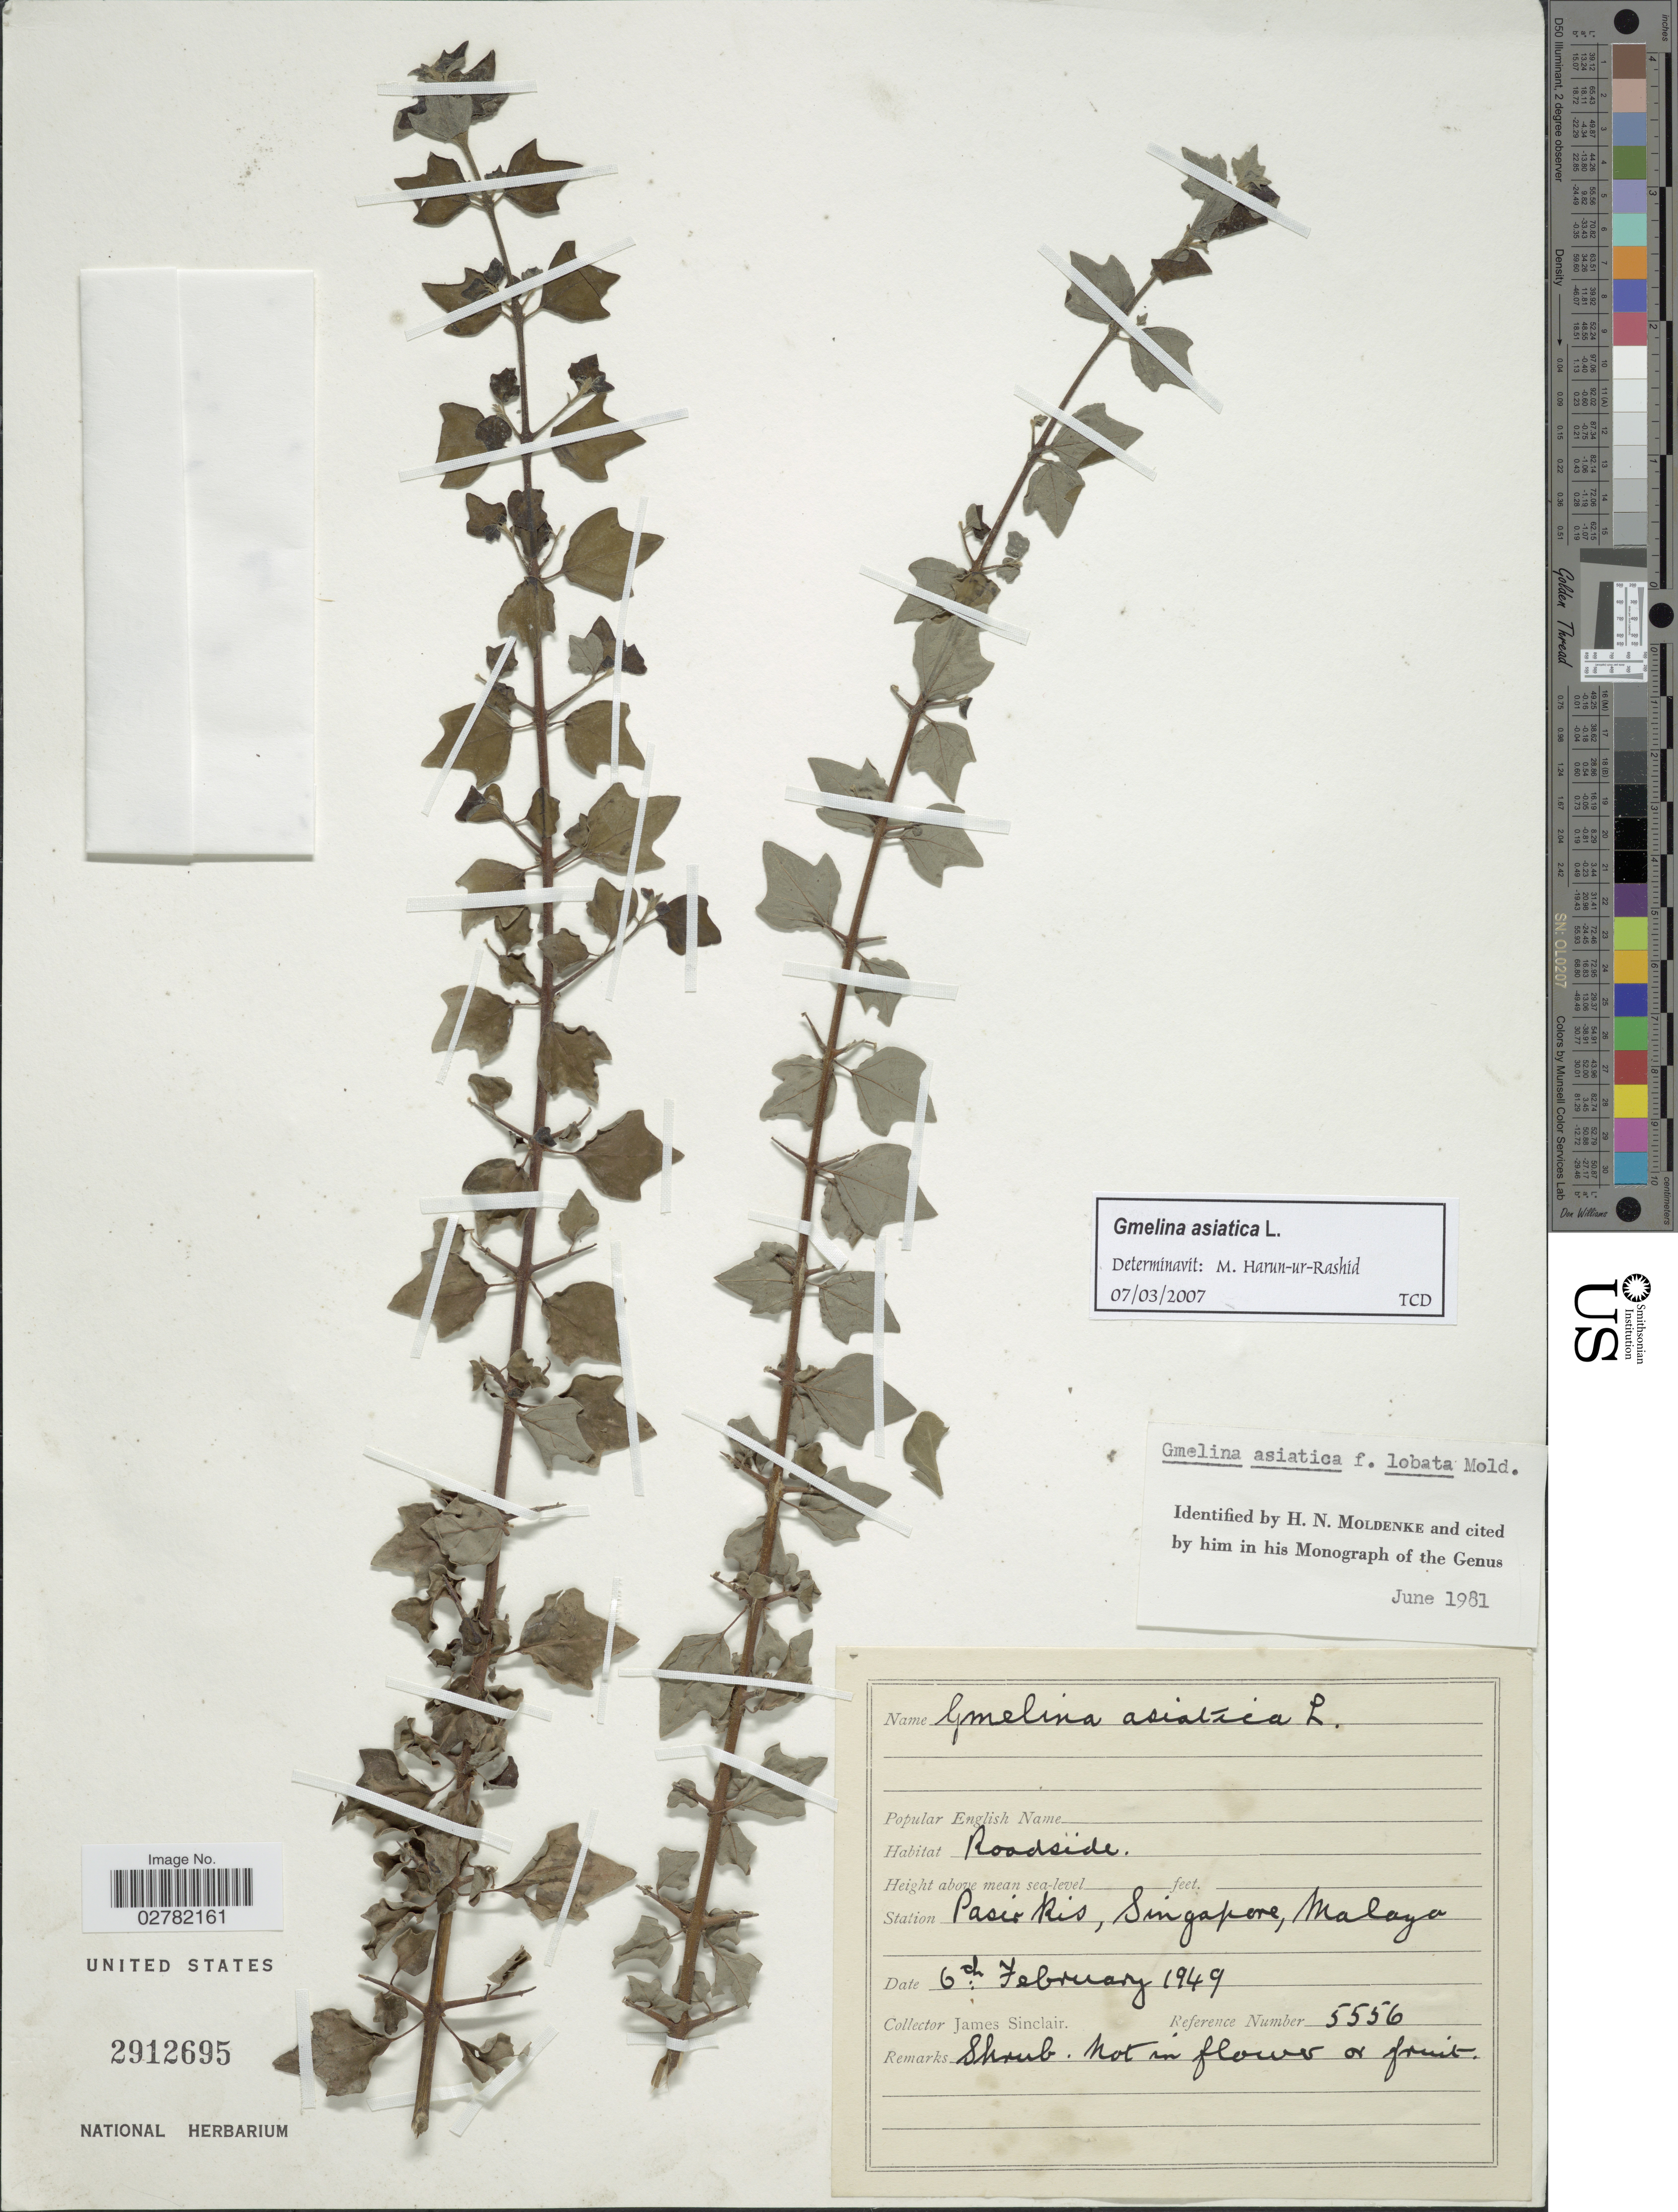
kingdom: Plantae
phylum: Tracheophyta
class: Magnoliopsida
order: Lamiales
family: Lamiaceae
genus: Gmelina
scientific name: Gmelina asiatica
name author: L.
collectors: J. Sinclair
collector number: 5556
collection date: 1949-02-06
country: Singapore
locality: Station Pasir Ris, Malaya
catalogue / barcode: US 2912695